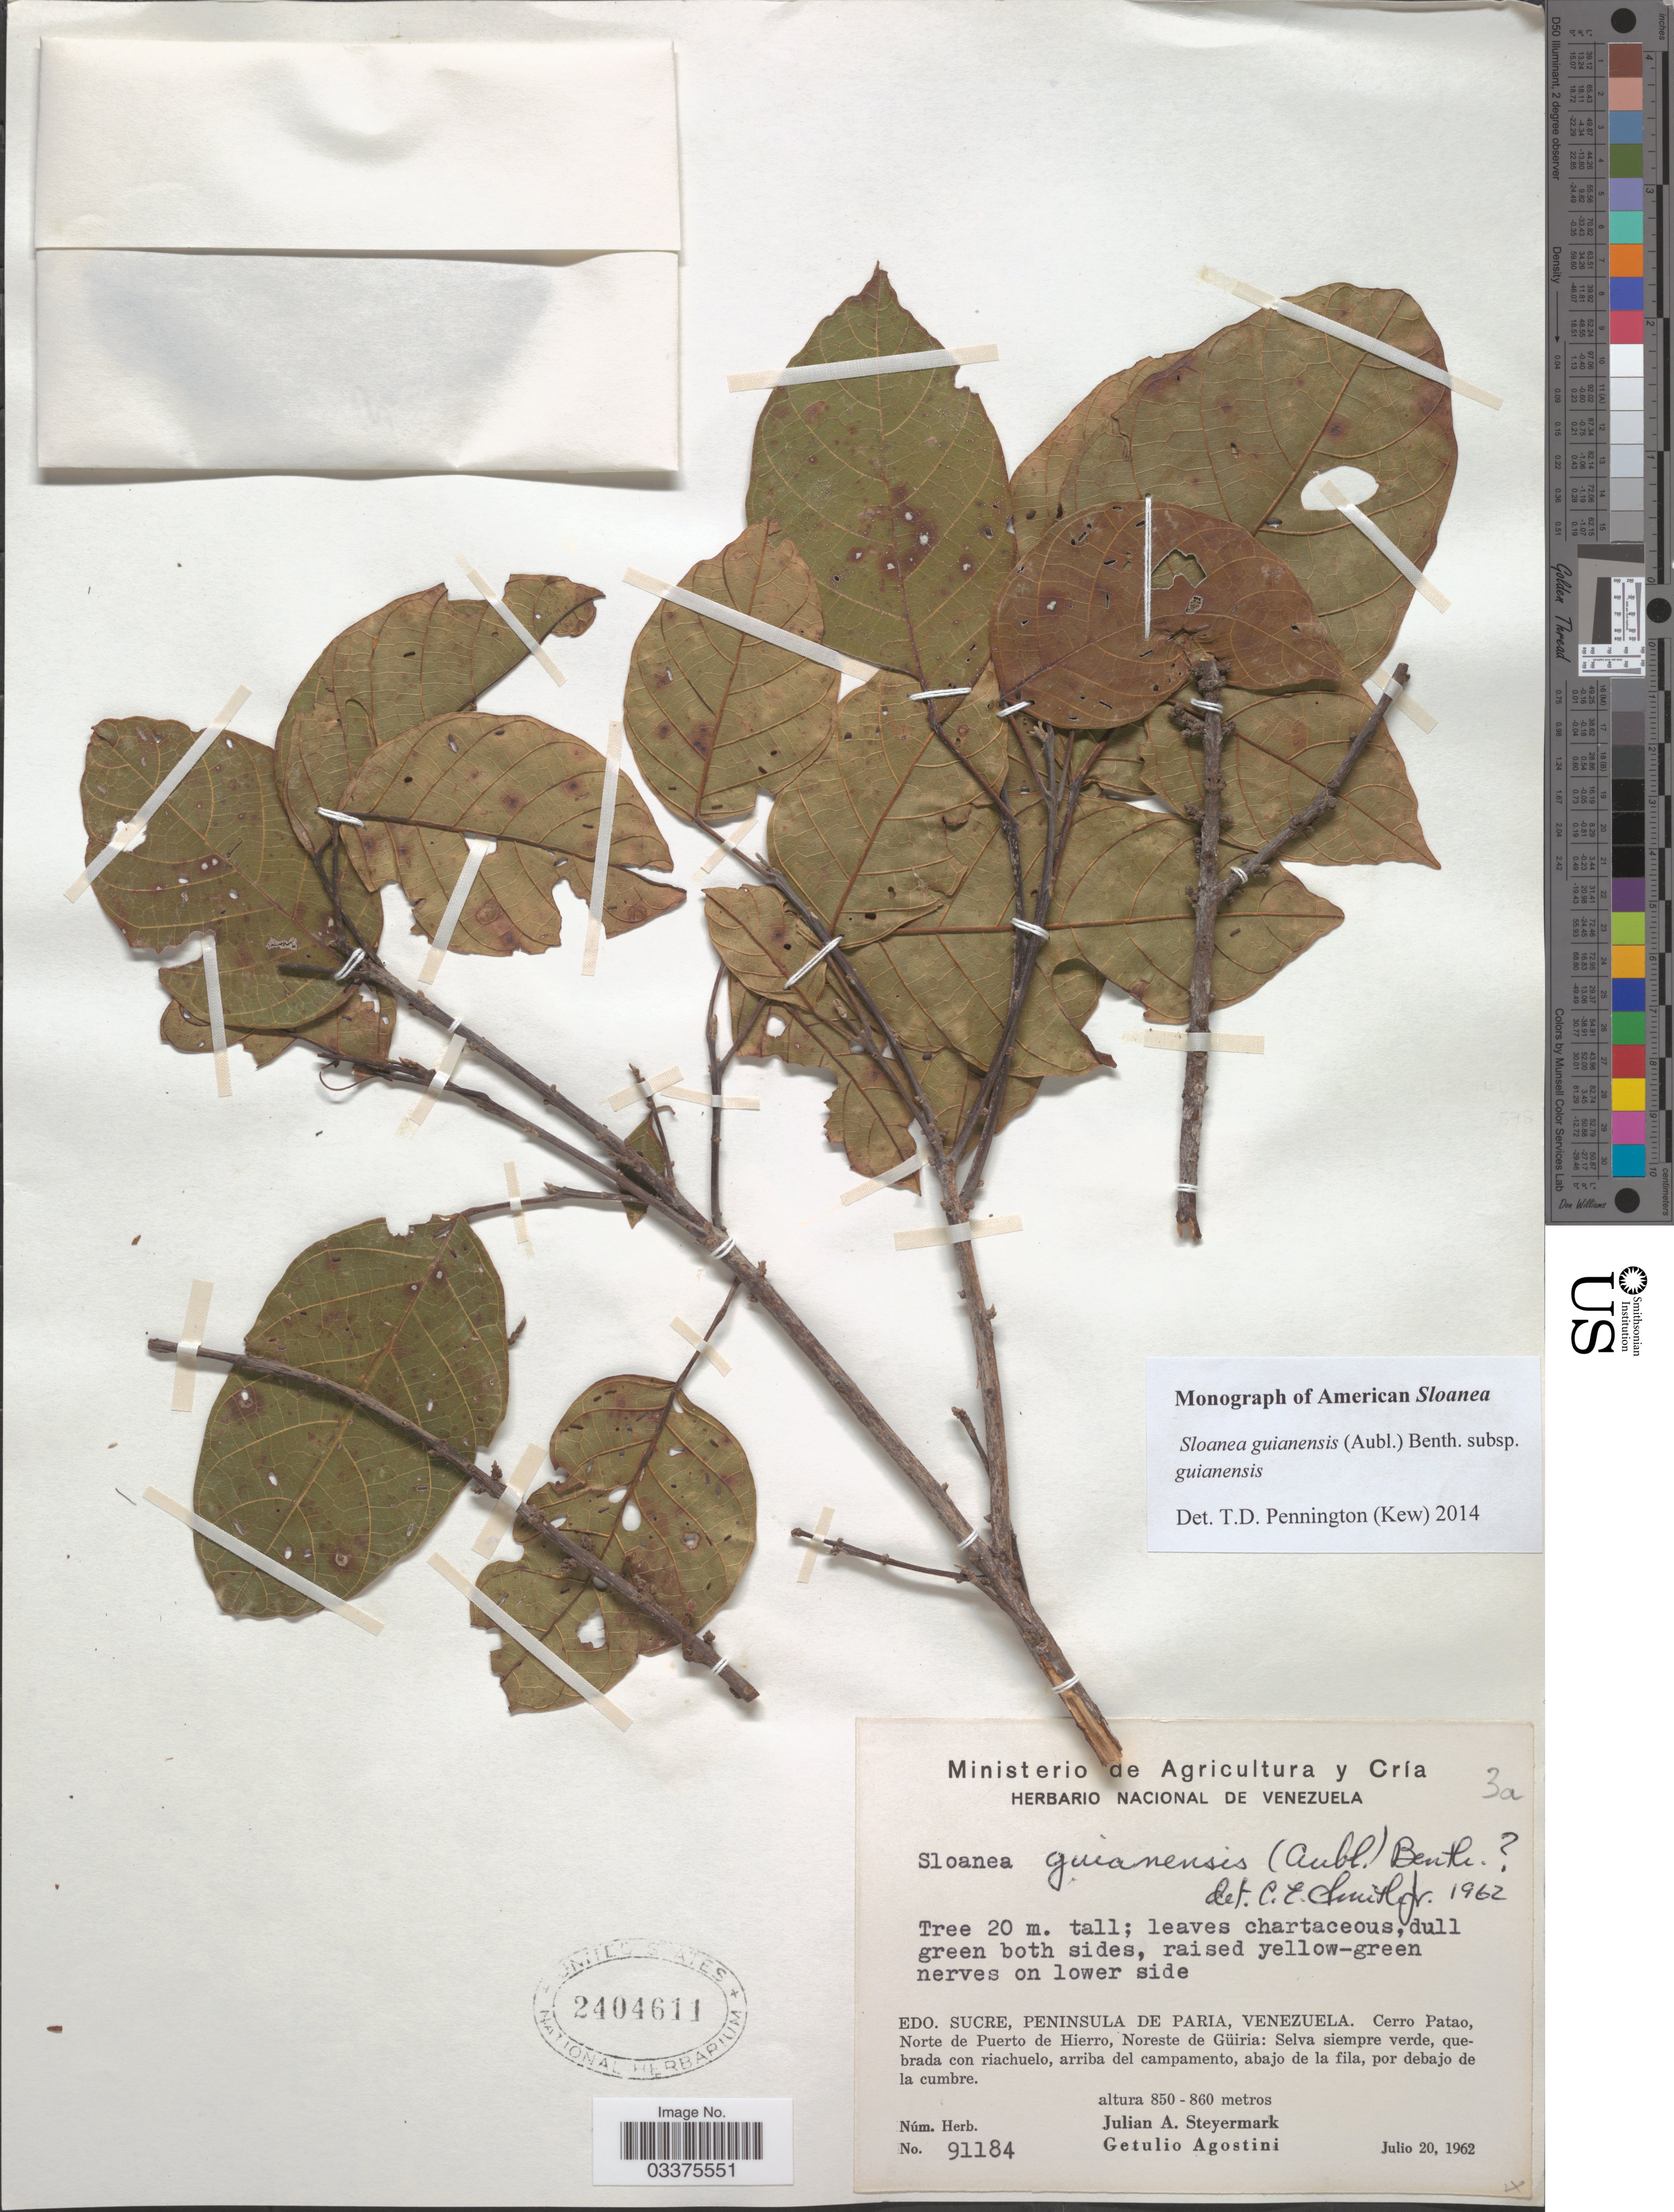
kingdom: Plantae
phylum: Tracheophyta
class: Magnoliopsida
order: Oxalidales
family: Elaeocarpaceae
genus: Sloanea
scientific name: Sloanea guianensis subsp. guianensis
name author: (Aubl.) Benth.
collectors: J. Steyermark & G. Agostini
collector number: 91184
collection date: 1962-07-20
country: Venezuela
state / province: Sucre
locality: Peninsula de Paria. Cerro Patao, Norte de Puerto de Hierro, Noreste de Güiria.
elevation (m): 850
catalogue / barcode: US 2404611